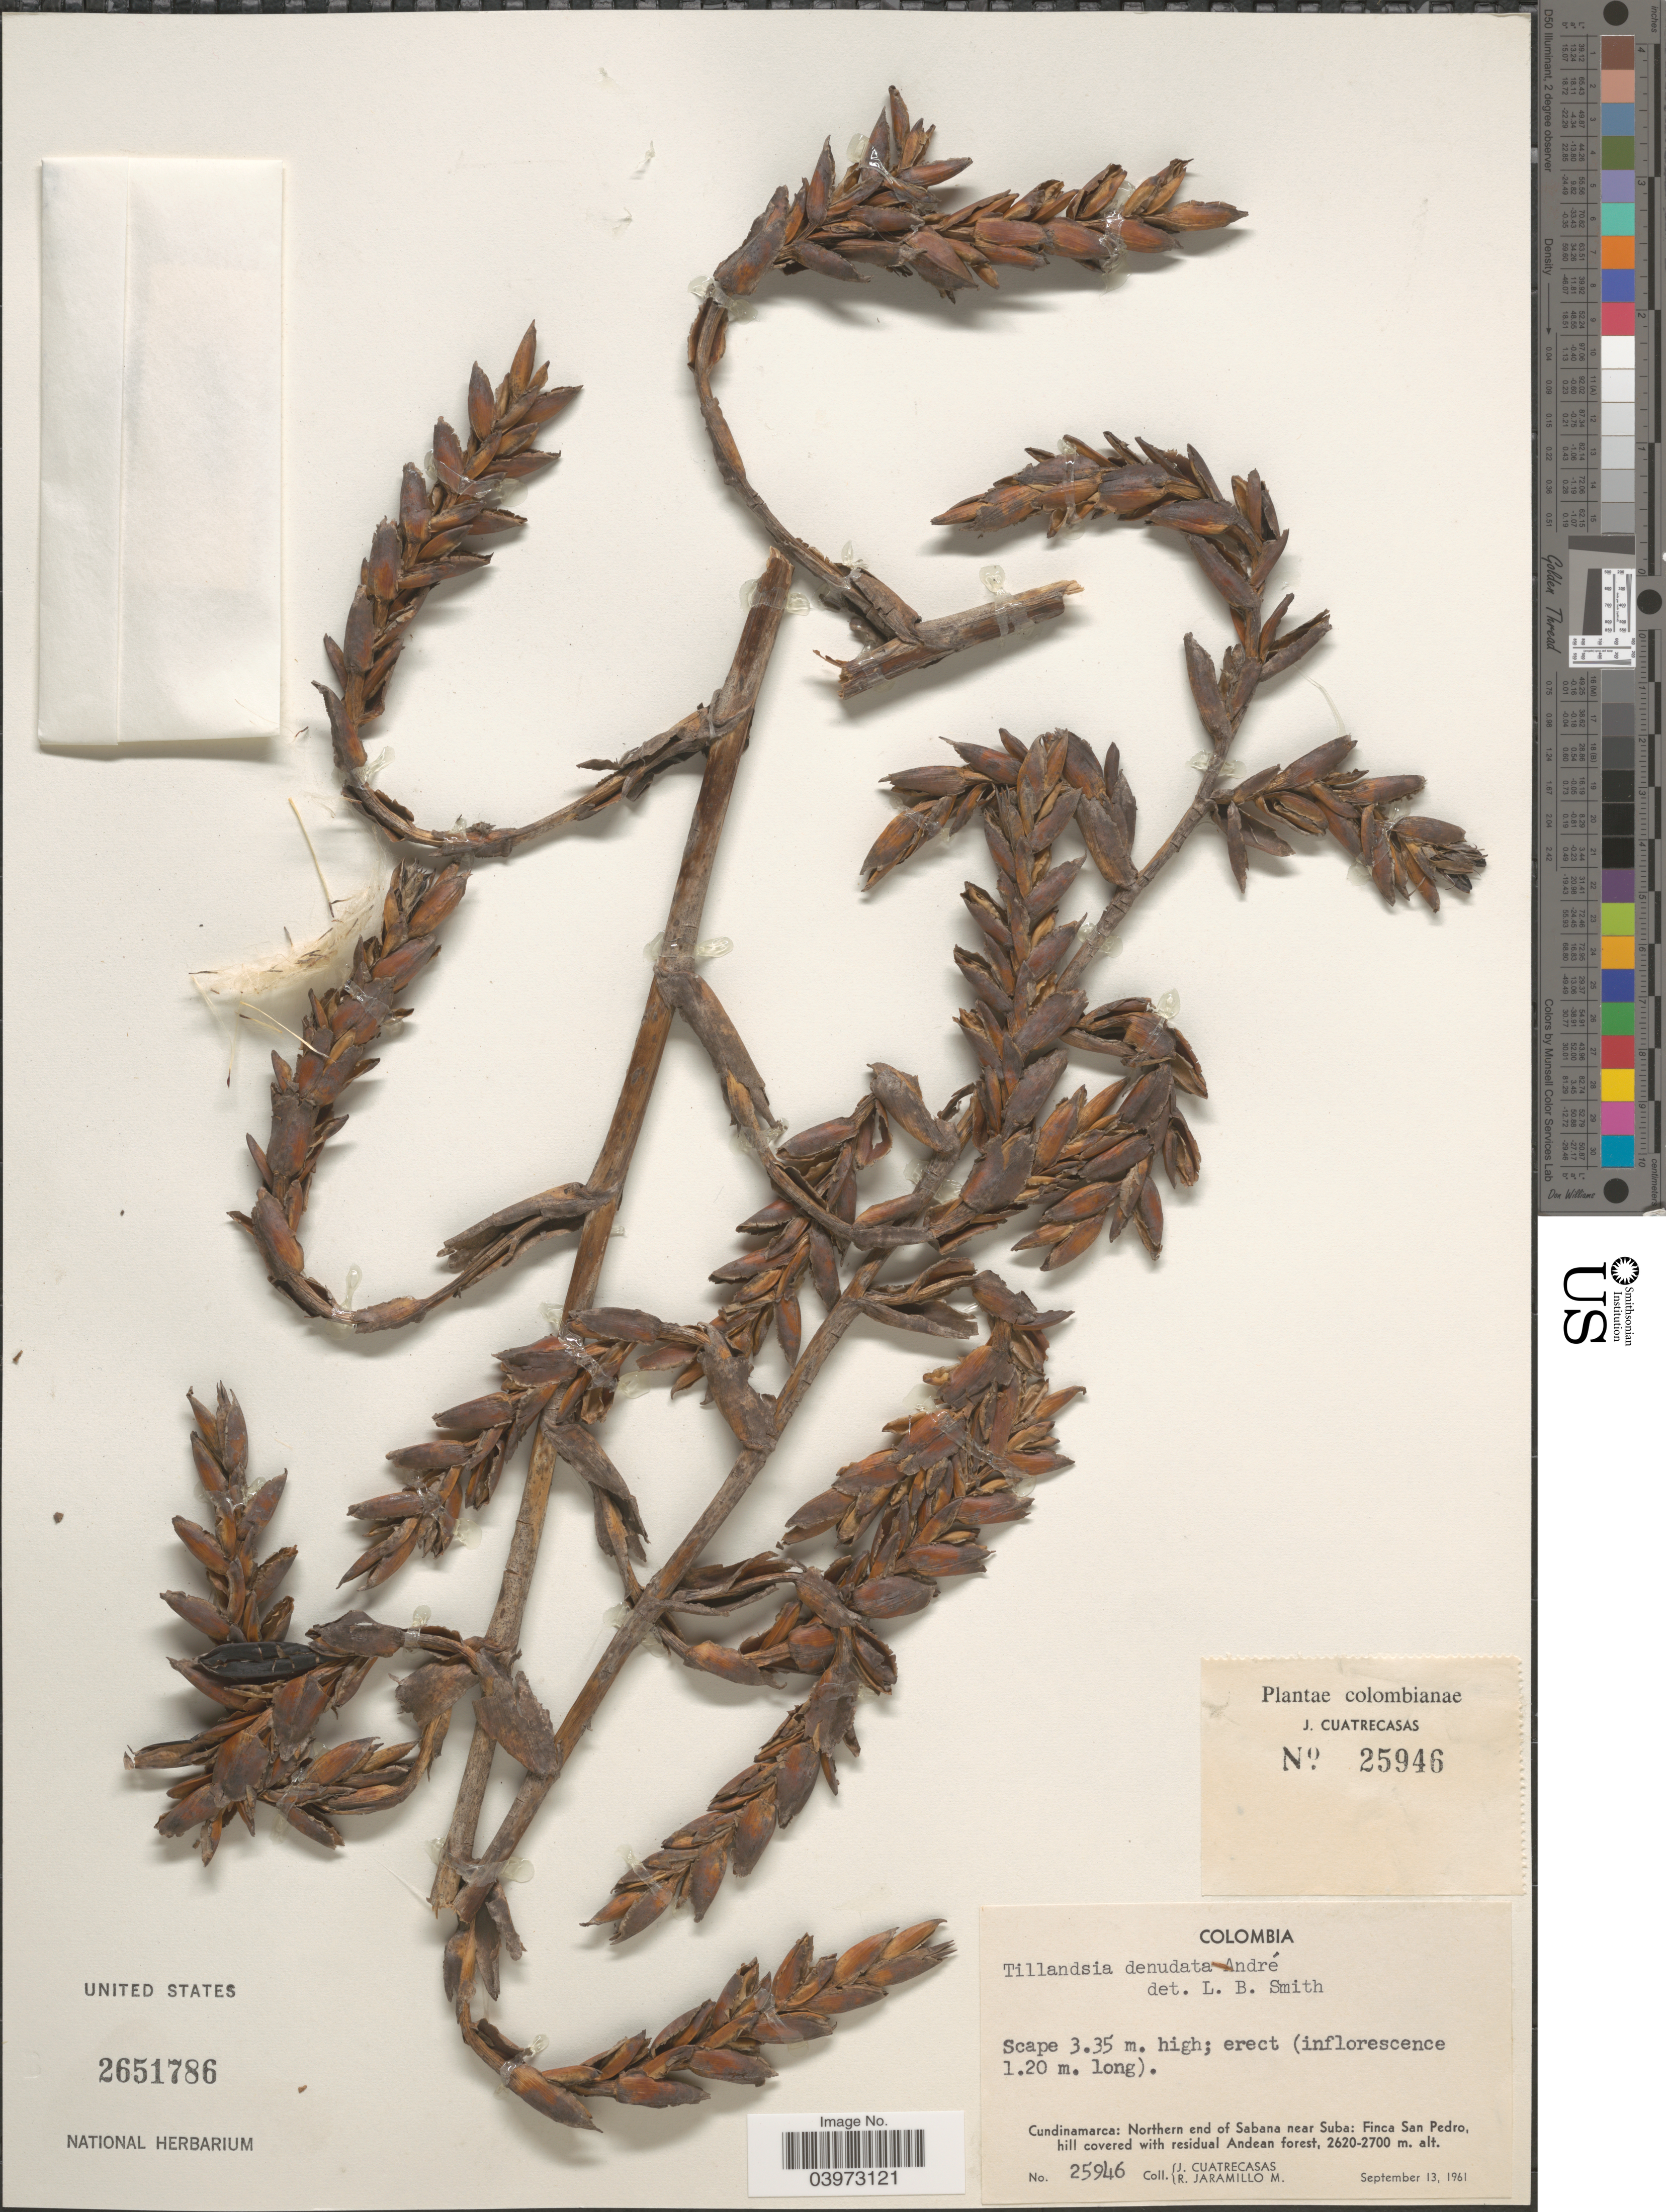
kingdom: Plantae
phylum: Tracheophyta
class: Liliopsida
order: Poales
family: Bromeliaceae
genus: Tillandsia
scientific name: Tillandsia denudata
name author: André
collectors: J. Cuatrecasas & R. Jaramillo M.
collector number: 25946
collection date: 1961-09-13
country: Colombia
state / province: Cundinamarca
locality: Colombianae. Northern end of Sabana near Suba: Finca San Pedro, hill covered with residual Andean forest.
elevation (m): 2620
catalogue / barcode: US 2651786